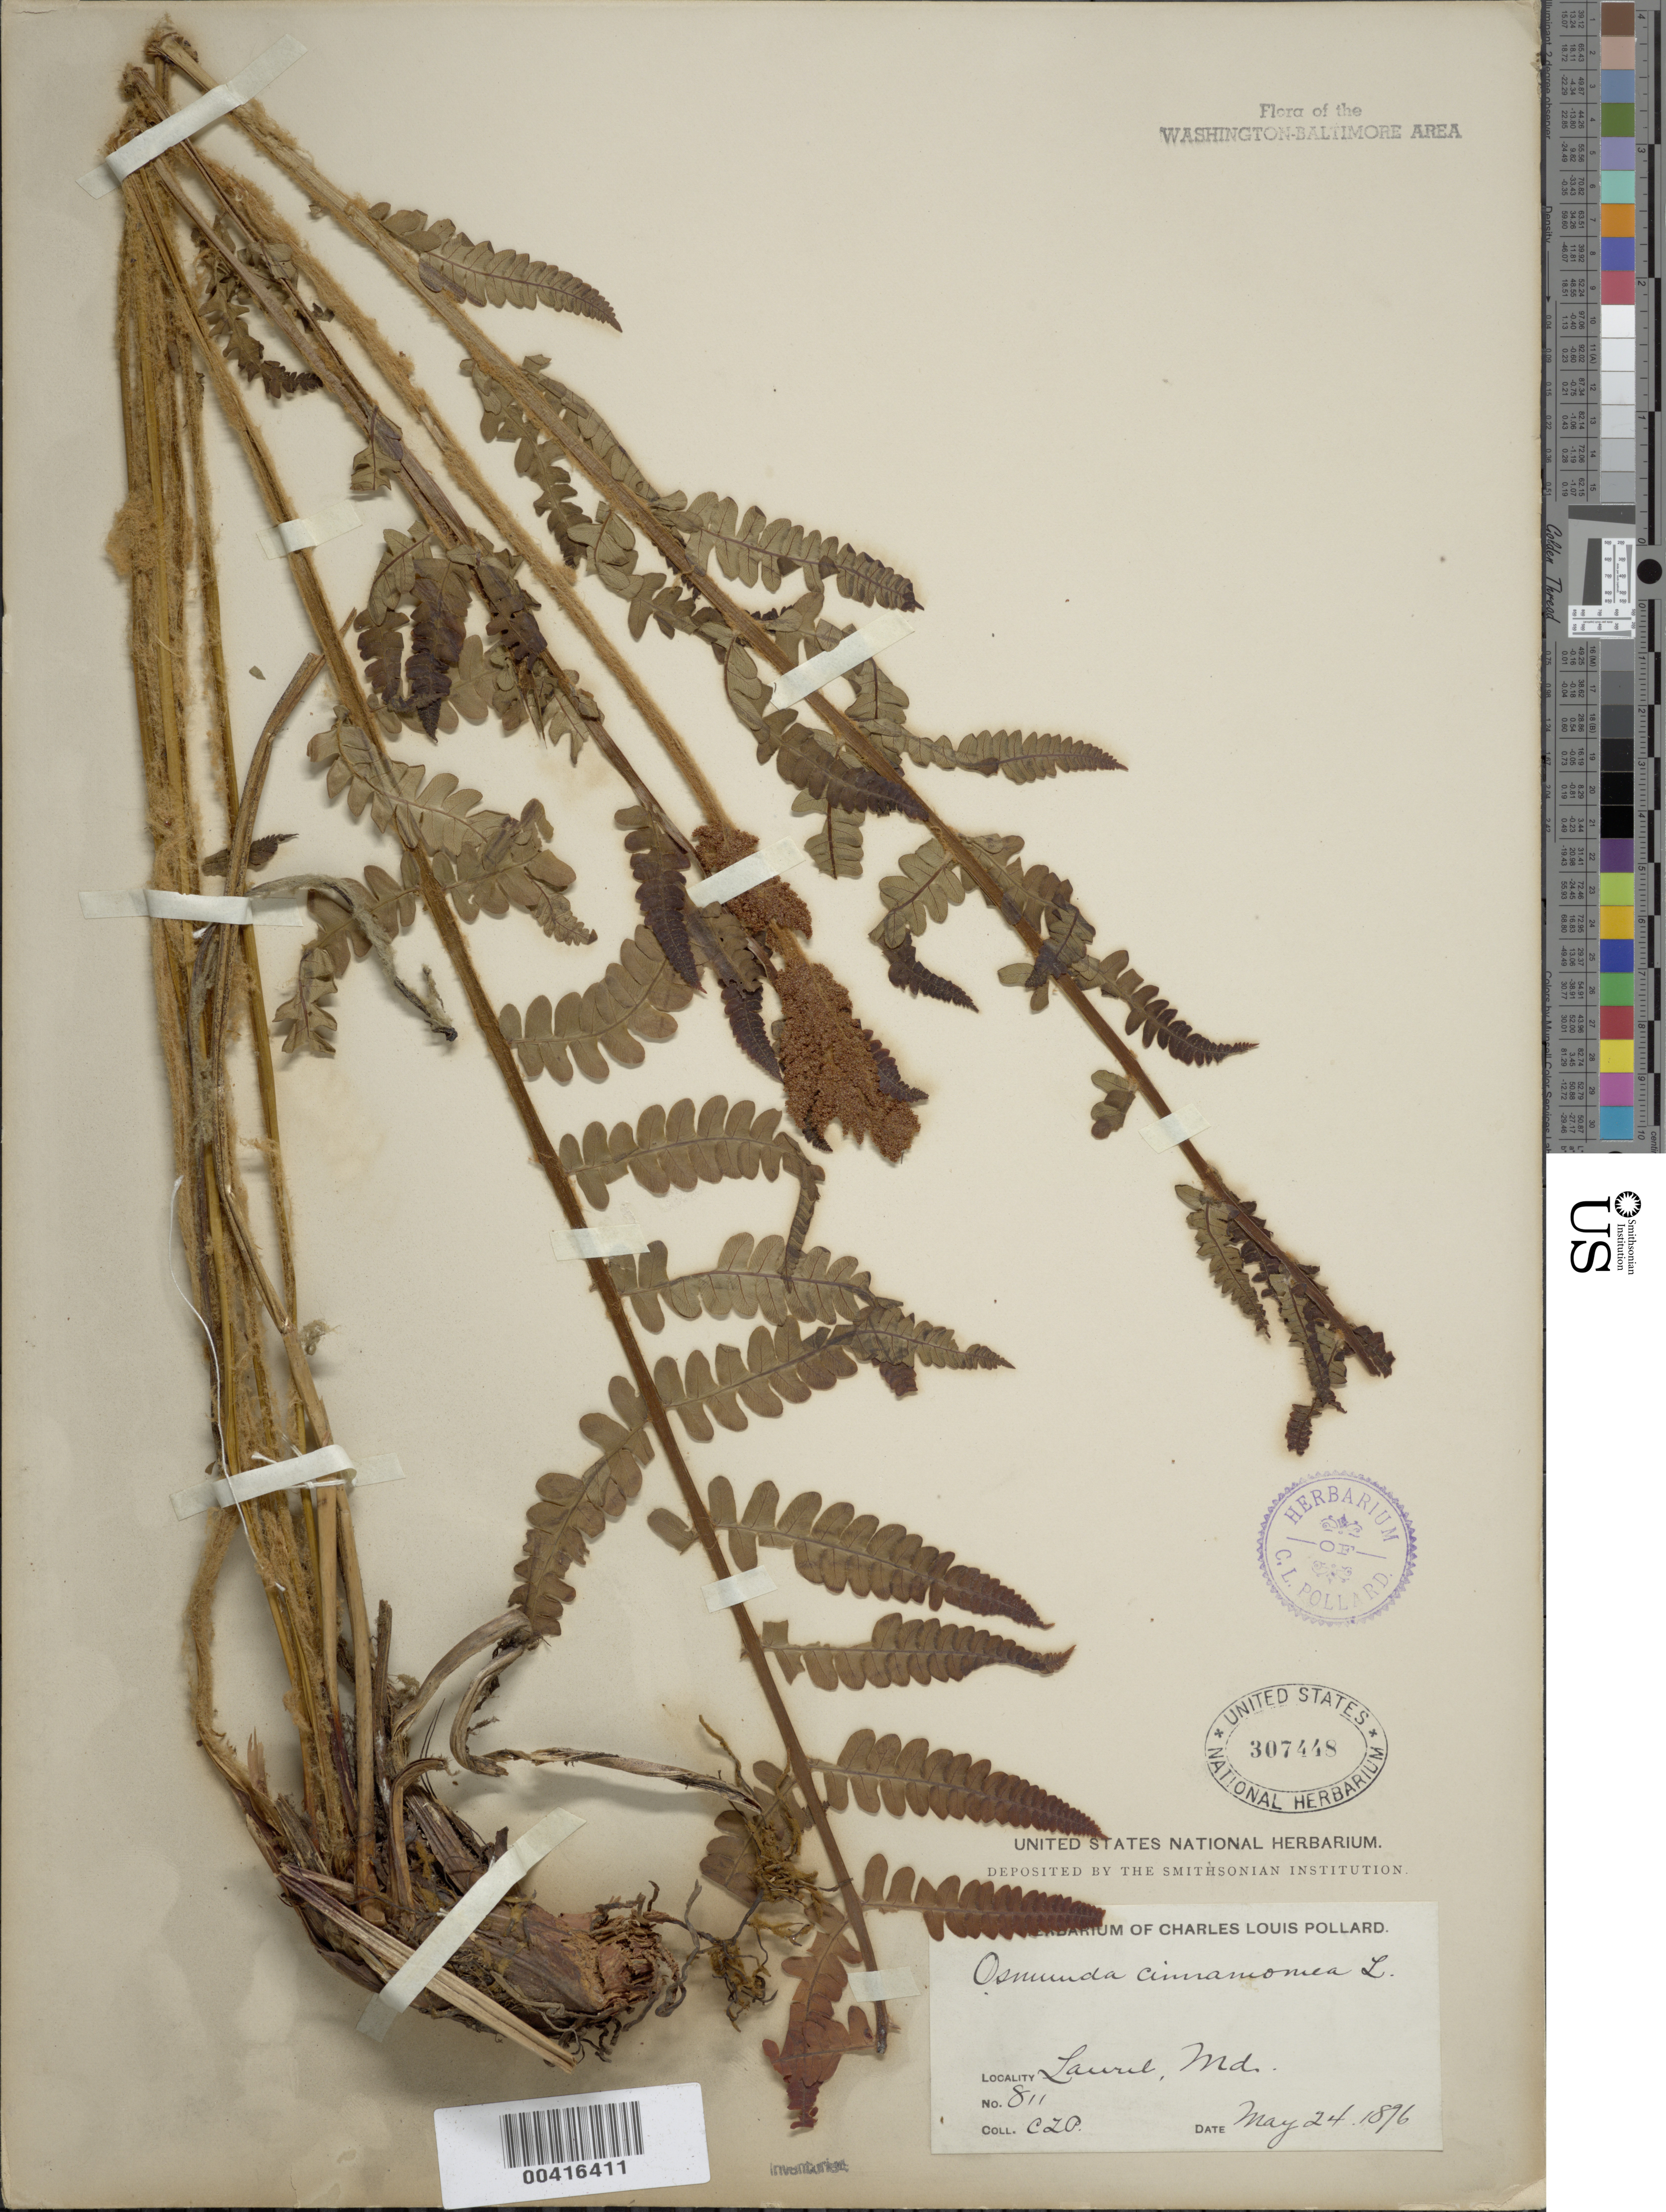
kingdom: Plantae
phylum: Tracheophyta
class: Polypodiopsida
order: Osmundales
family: Osmundaceae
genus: Osmundastrum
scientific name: Osmundastrum cinnamomeum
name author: (L.) C. Presl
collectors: C. L. Pollard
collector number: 811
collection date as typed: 24 May 1896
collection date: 1896-05-24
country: United States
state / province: Maryland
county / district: Prince George's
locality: Laurel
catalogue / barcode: US 307448